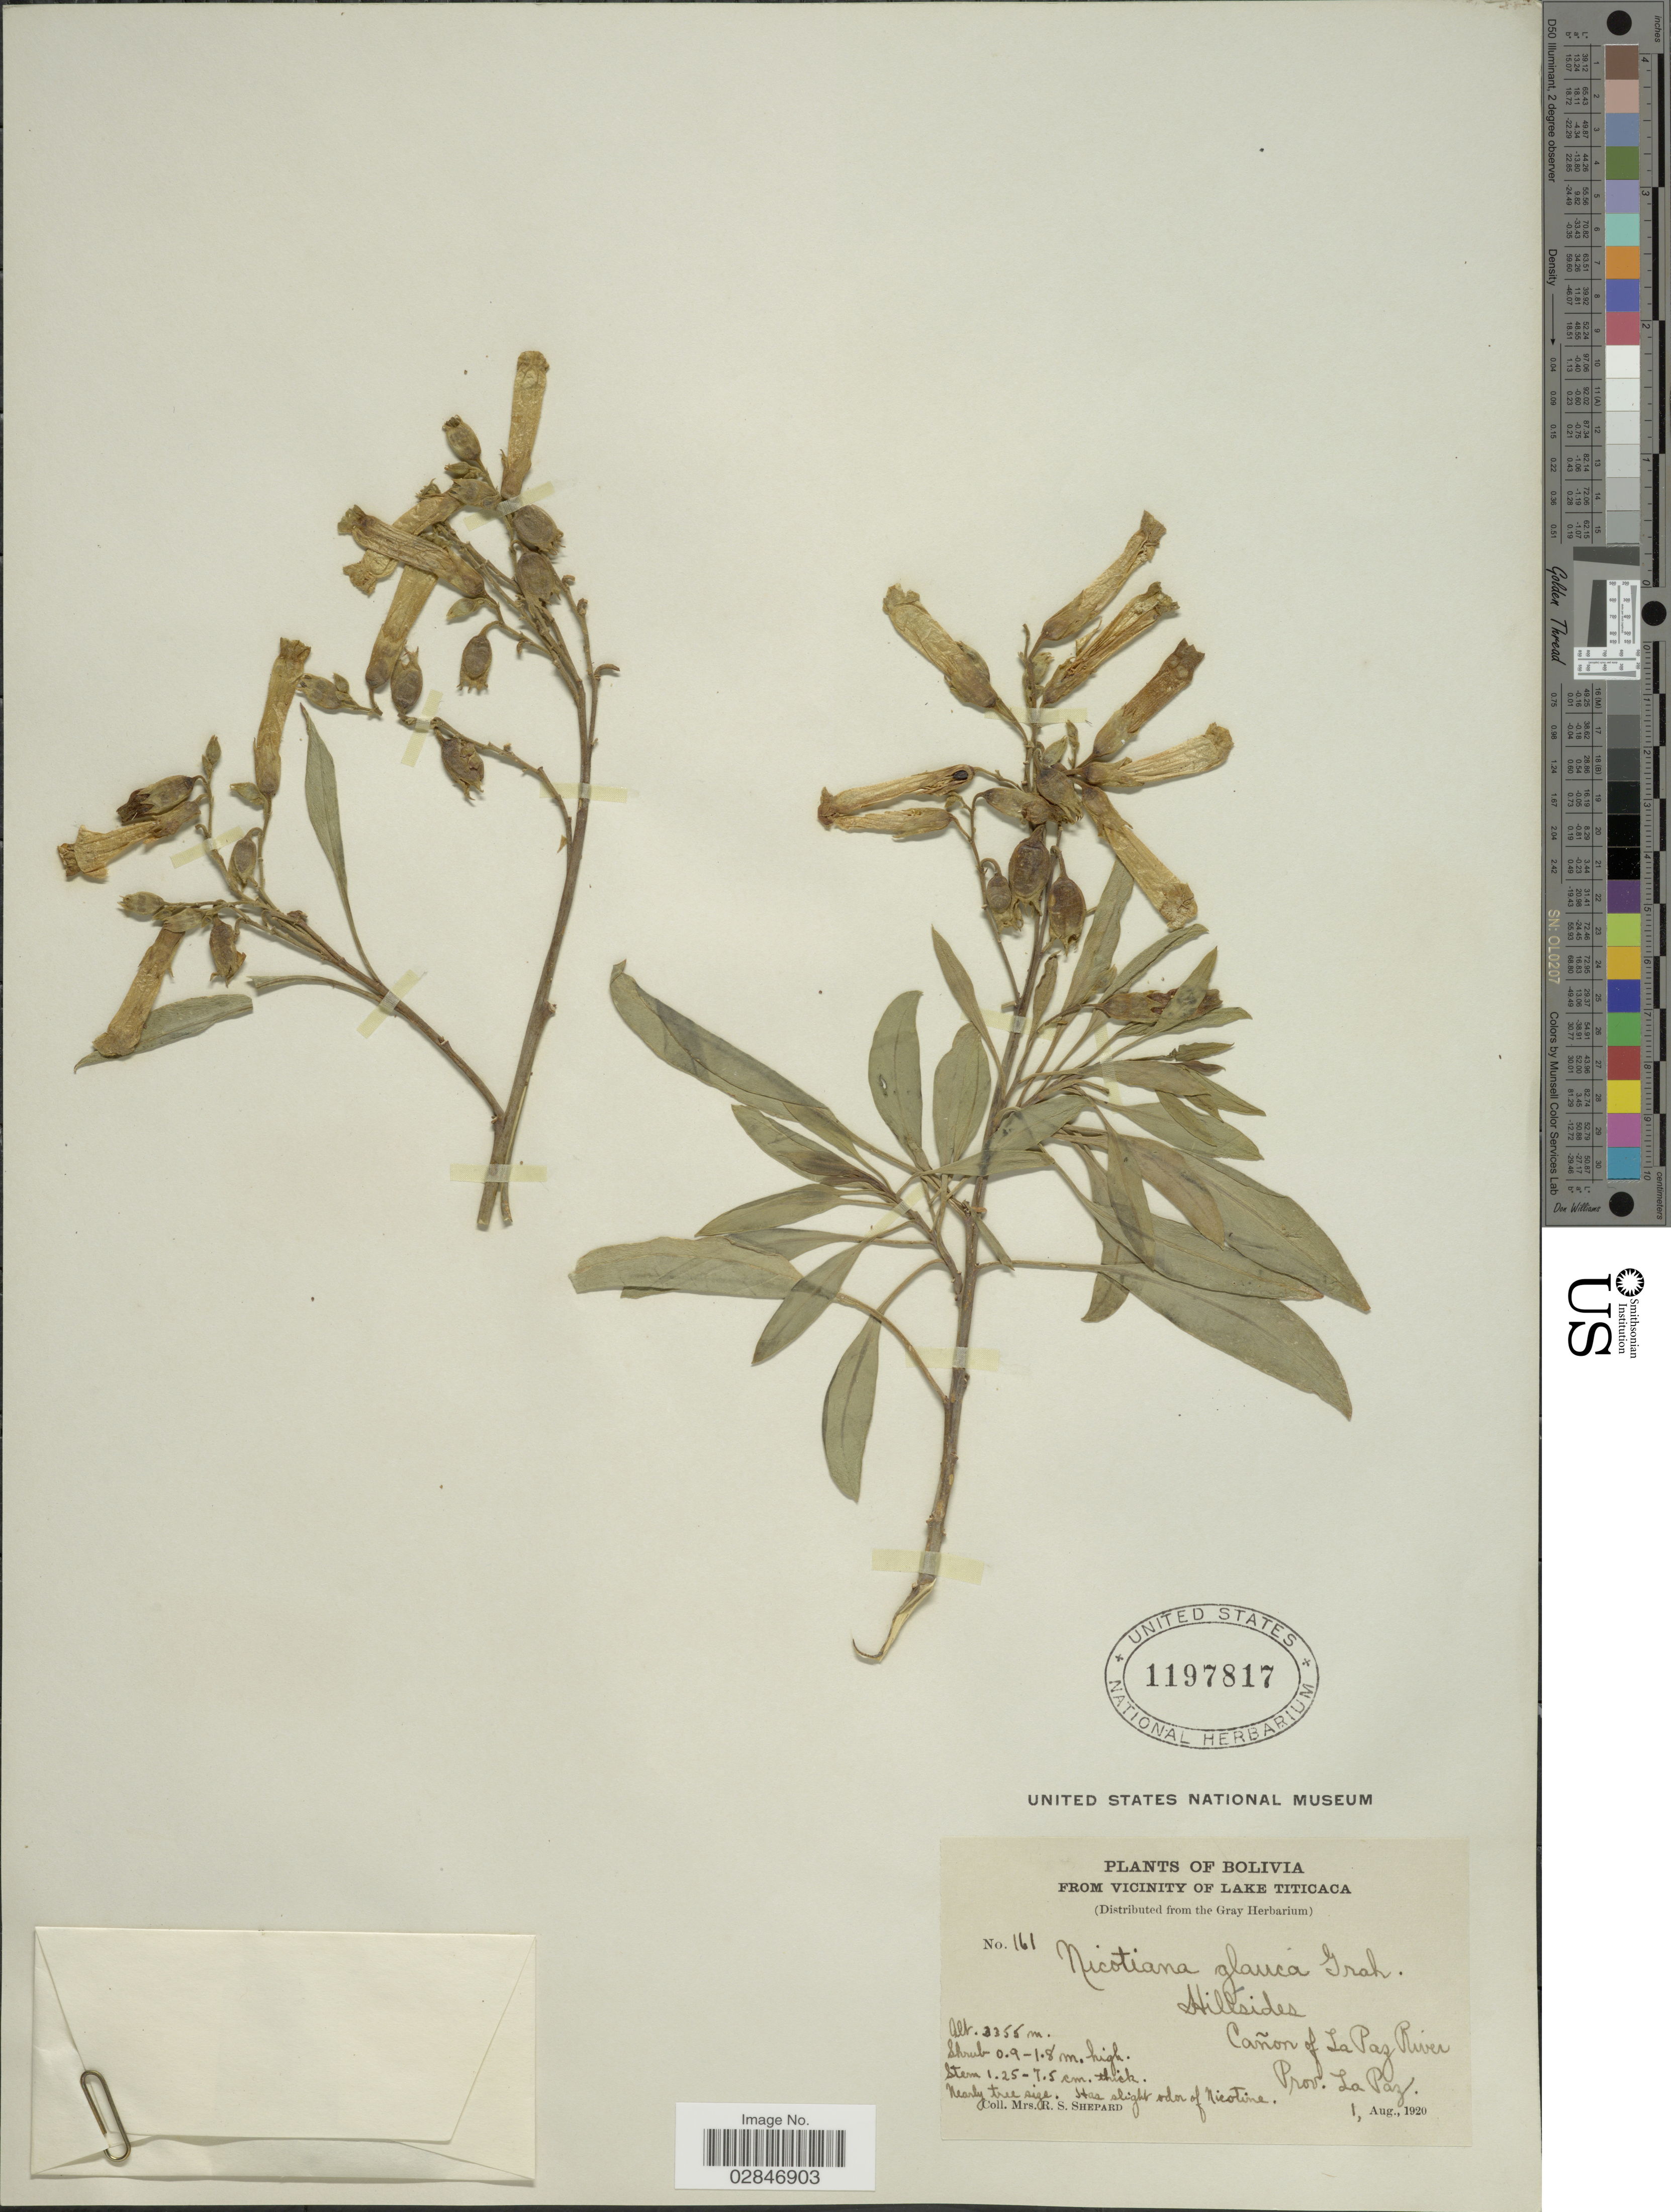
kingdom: Plantae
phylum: Tracheophyta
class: Magnoliopsida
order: Solanales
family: Solanaceae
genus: Nicotiana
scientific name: Nicotiana glauca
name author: Graham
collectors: R. Shepard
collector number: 161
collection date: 1920-08-01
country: Bolivia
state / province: La Paz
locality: Vicinity of Lake Titicaca, Cañon of La Paz River, Prov. La Paz.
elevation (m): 3355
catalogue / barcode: US 1197817